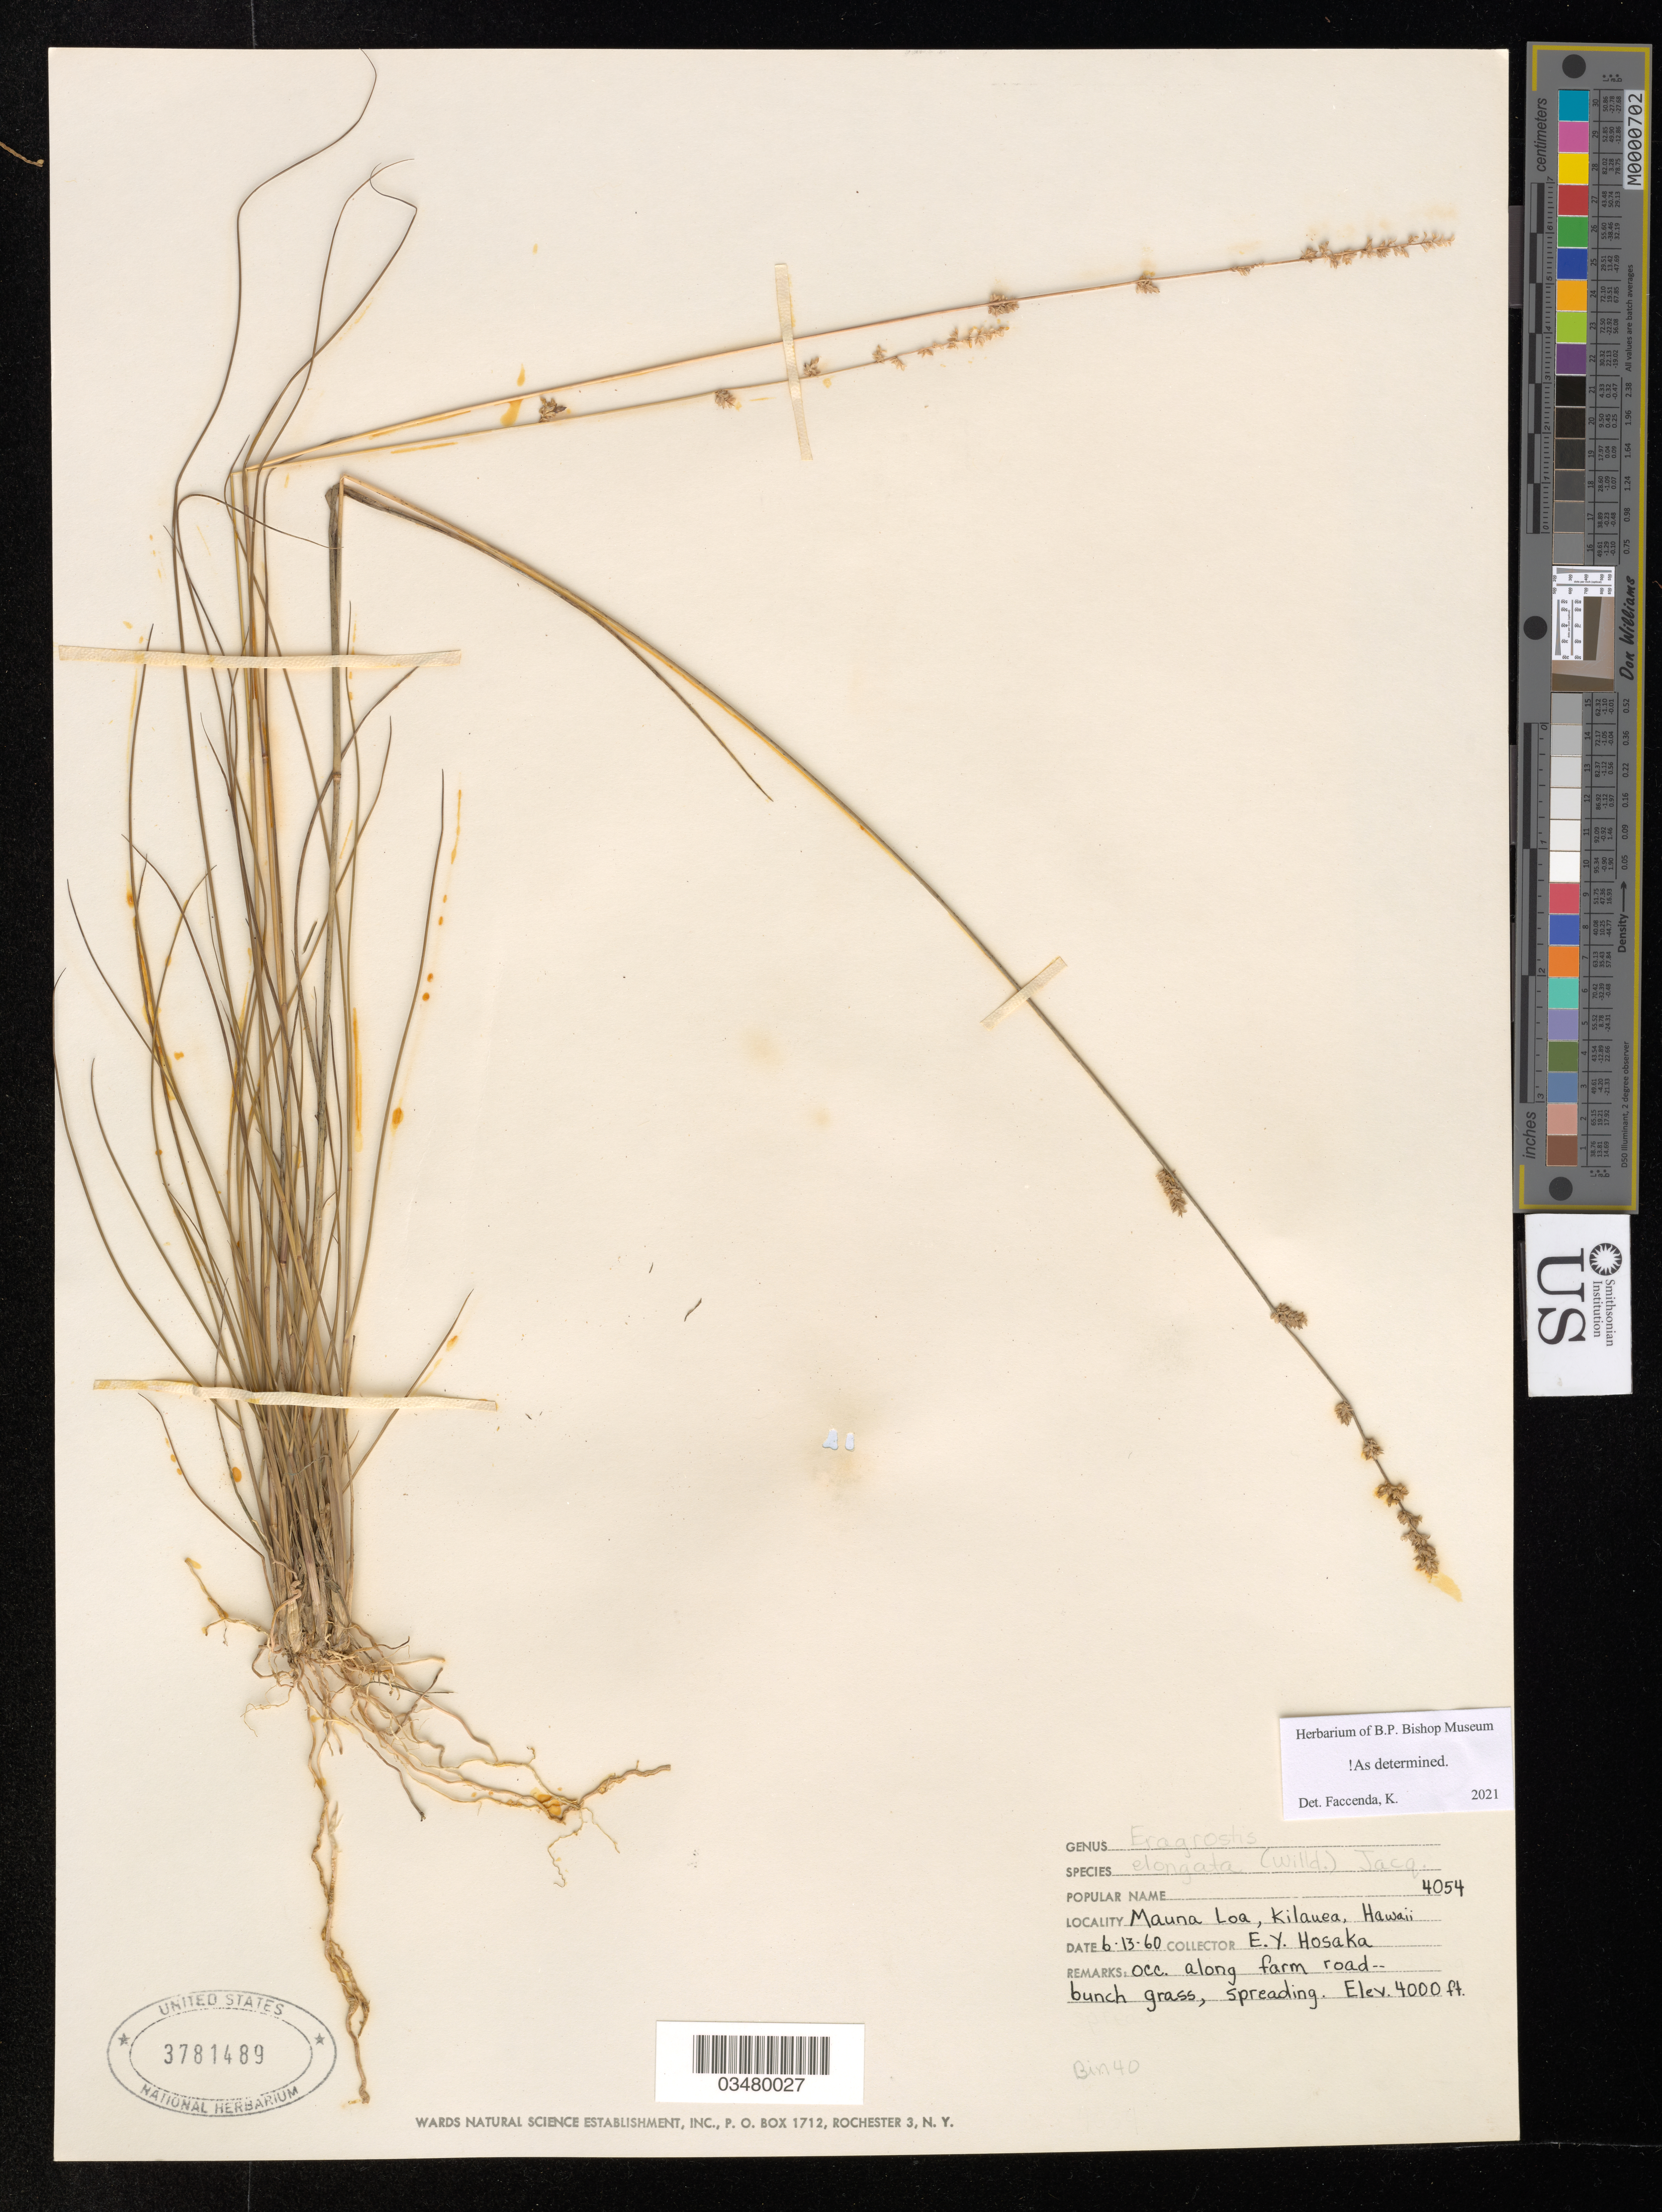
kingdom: Plantae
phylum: Tracheophyta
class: Liliopsida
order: Poales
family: Poaceae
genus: Eragrostis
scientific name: Eragrostis elongata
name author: (Willd.) J. Jacq.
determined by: Faccenda, K.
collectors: E. Y. Hosaka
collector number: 4054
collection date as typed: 13 Jun 1960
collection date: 1960-06-13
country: United States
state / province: Hawaii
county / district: Hawaii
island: Hawaii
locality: Mauna Loa, Kilauea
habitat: Farm road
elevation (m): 1219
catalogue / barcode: US 3781489